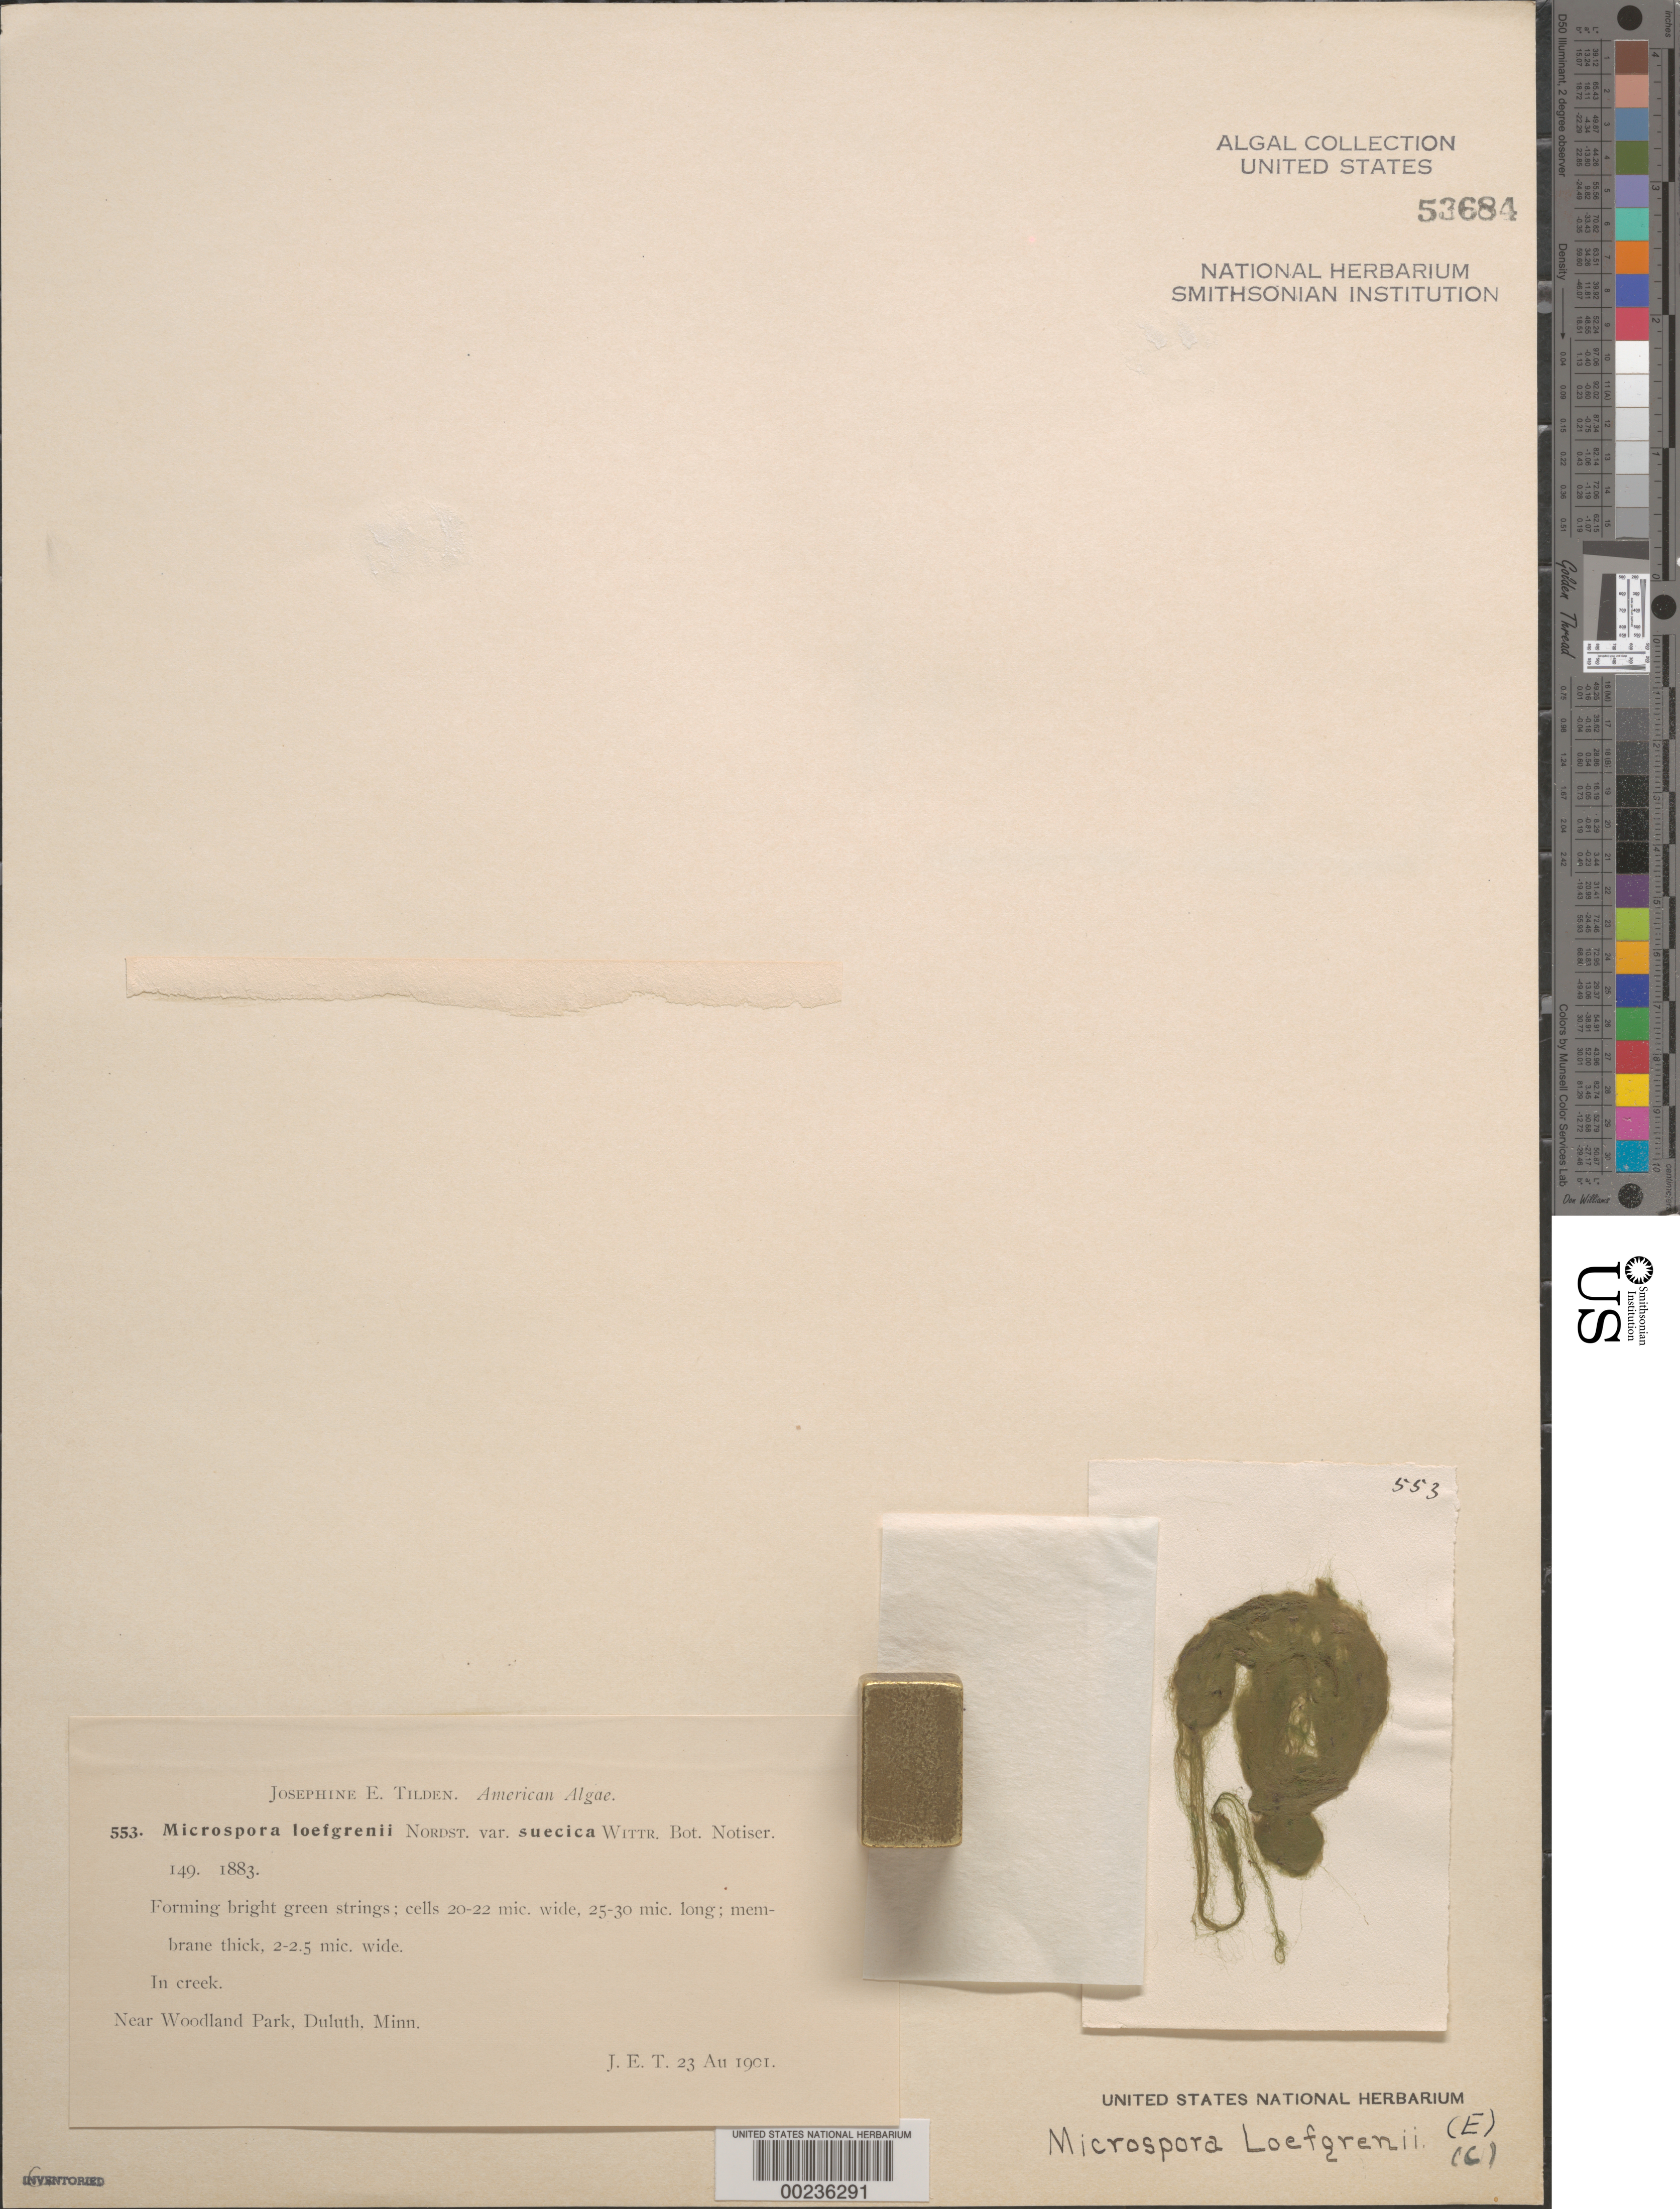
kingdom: Plantae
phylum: Chlorophyta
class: Chlorophyceae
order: Sphaeropleales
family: Microsporaceae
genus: Microspora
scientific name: Microspora loefgrenii var. suecica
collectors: J. E. Tilden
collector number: JET 553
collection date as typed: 23 Aug 1901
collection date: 1901-08-23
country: United States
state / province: Minnesota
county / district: St. Louis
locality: Duluth, near Woodland Park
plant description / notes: Tilden, American Algae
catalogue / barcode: US 53684